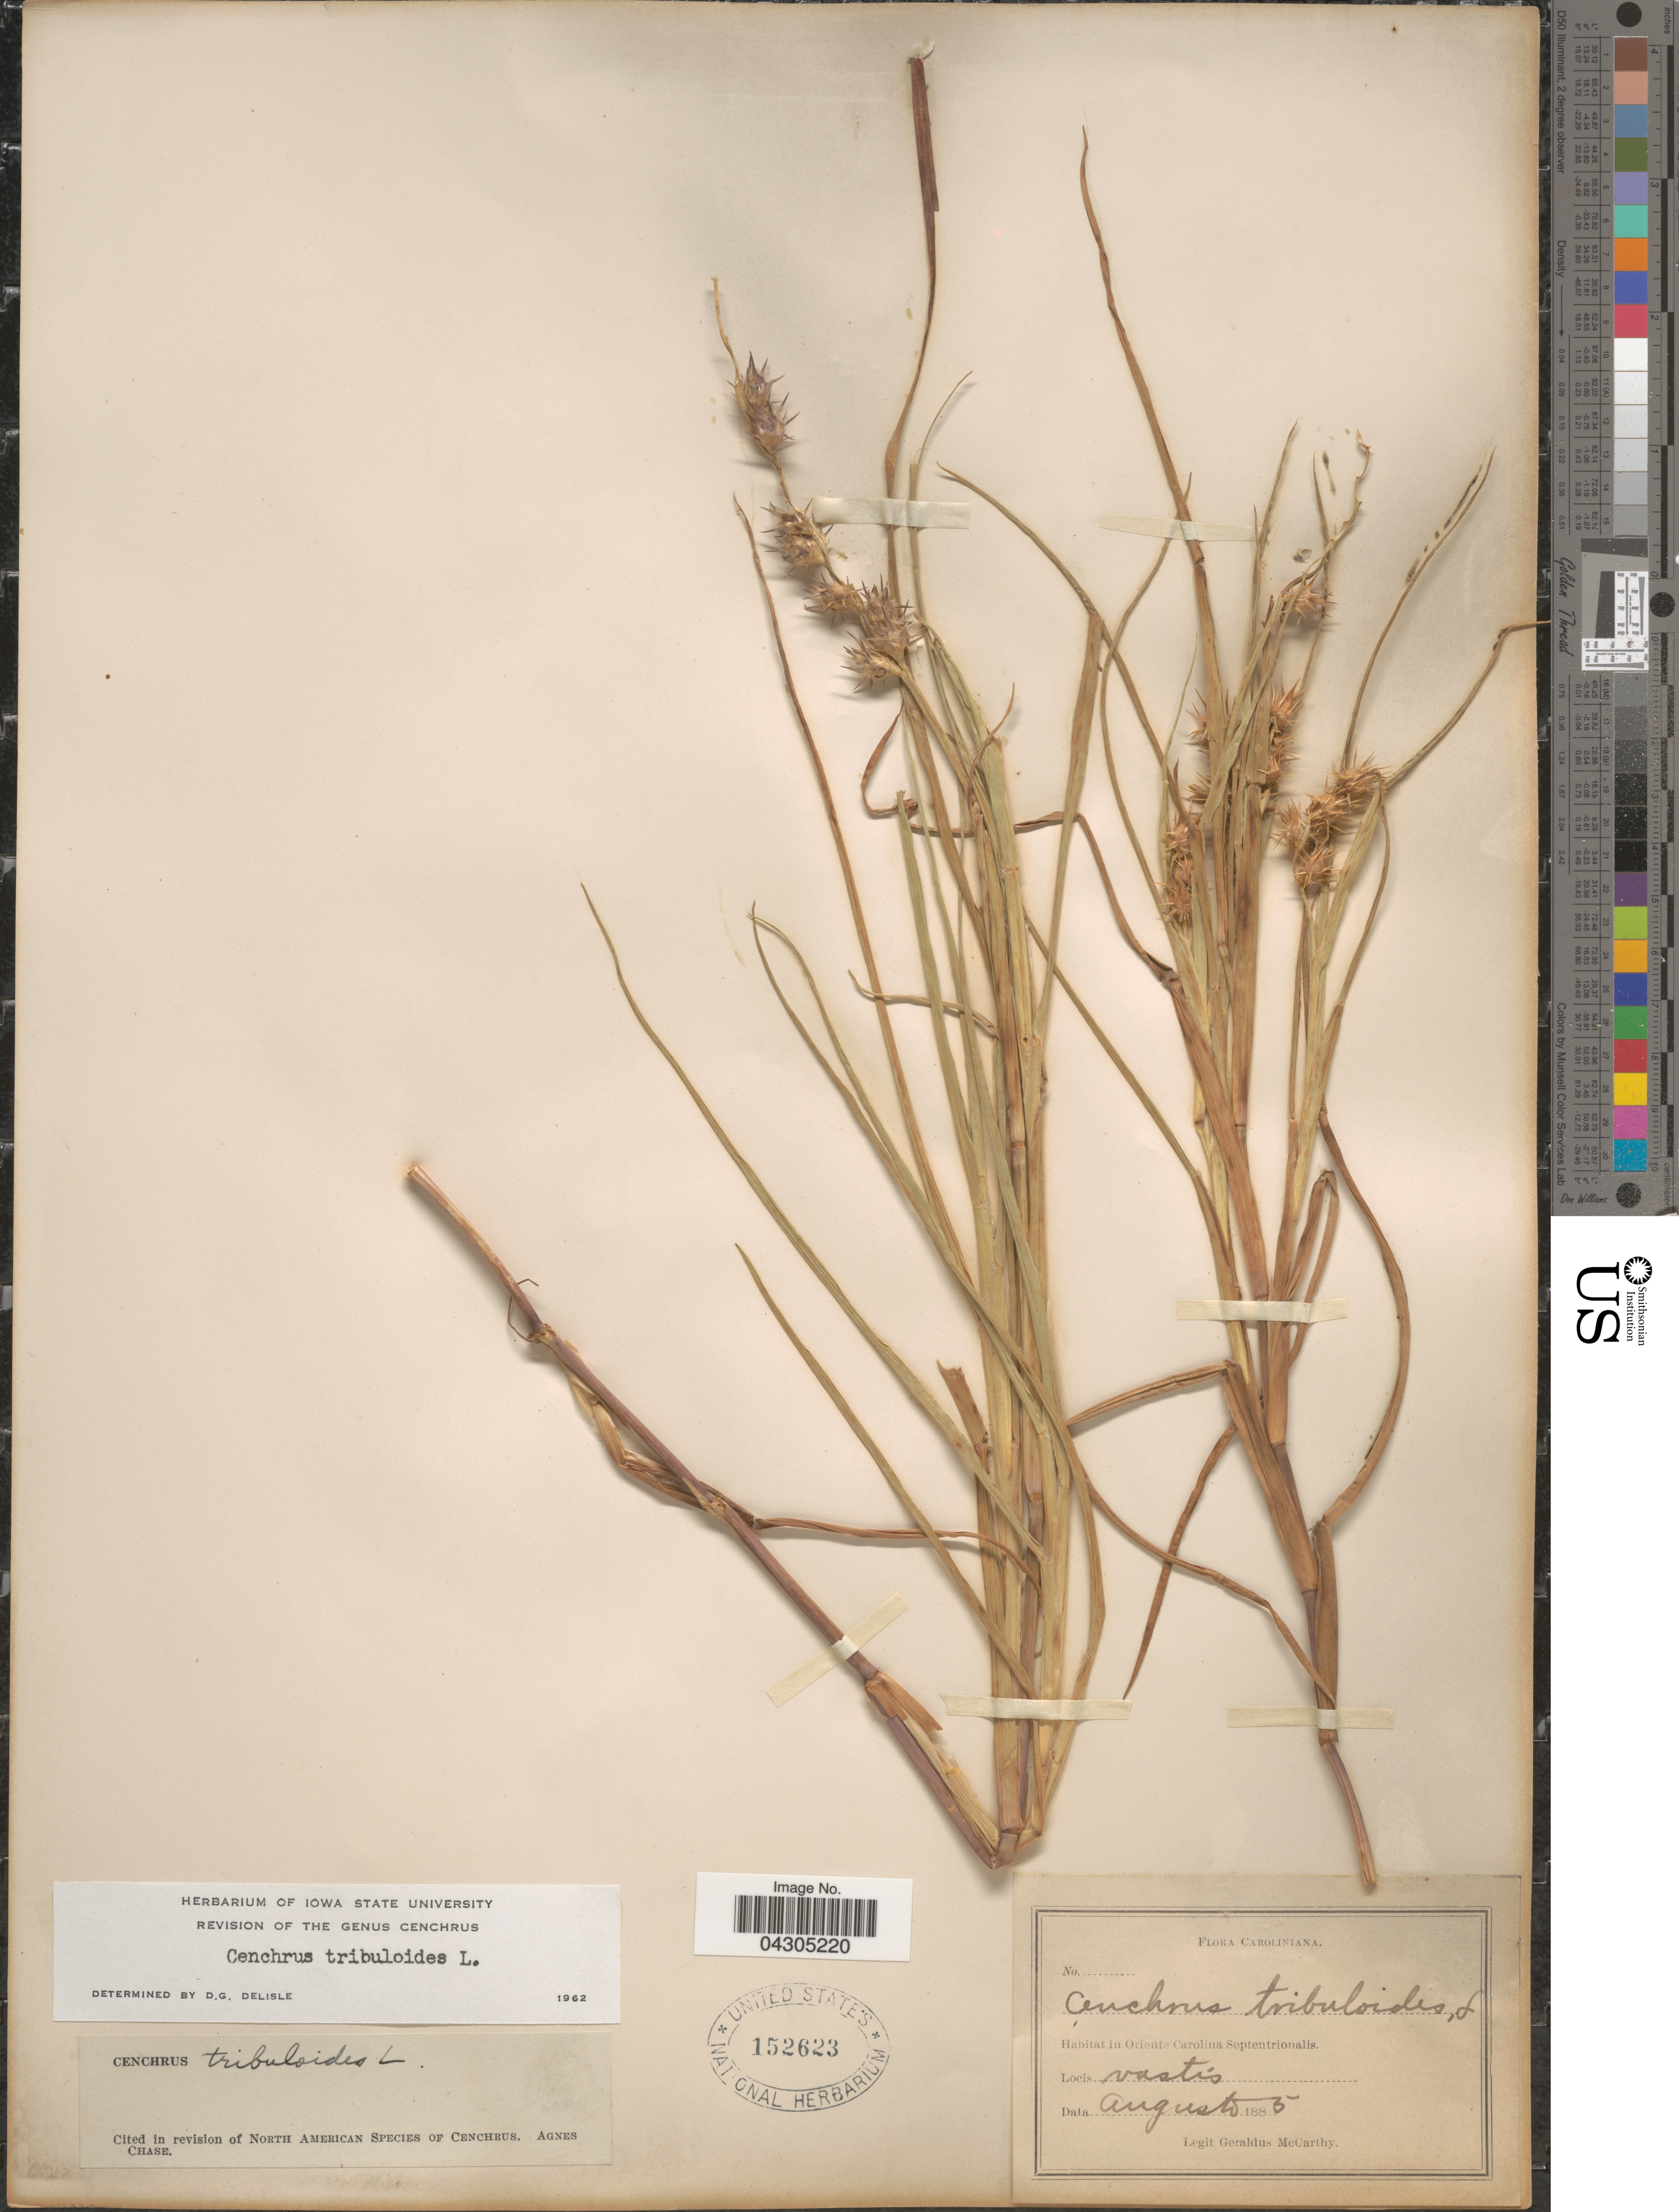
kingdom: Plantae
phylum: Tracheophyta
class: Liliopsida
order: Poales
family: Poaceae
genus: Cenchrus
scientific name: Cenchrus tribuloides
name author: L.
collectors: M. McCarthy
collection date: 1885-08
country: United States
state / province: North Carolina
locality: Caroliniana. Oriente Carolina Septentrionalis.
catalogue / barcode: US 152623